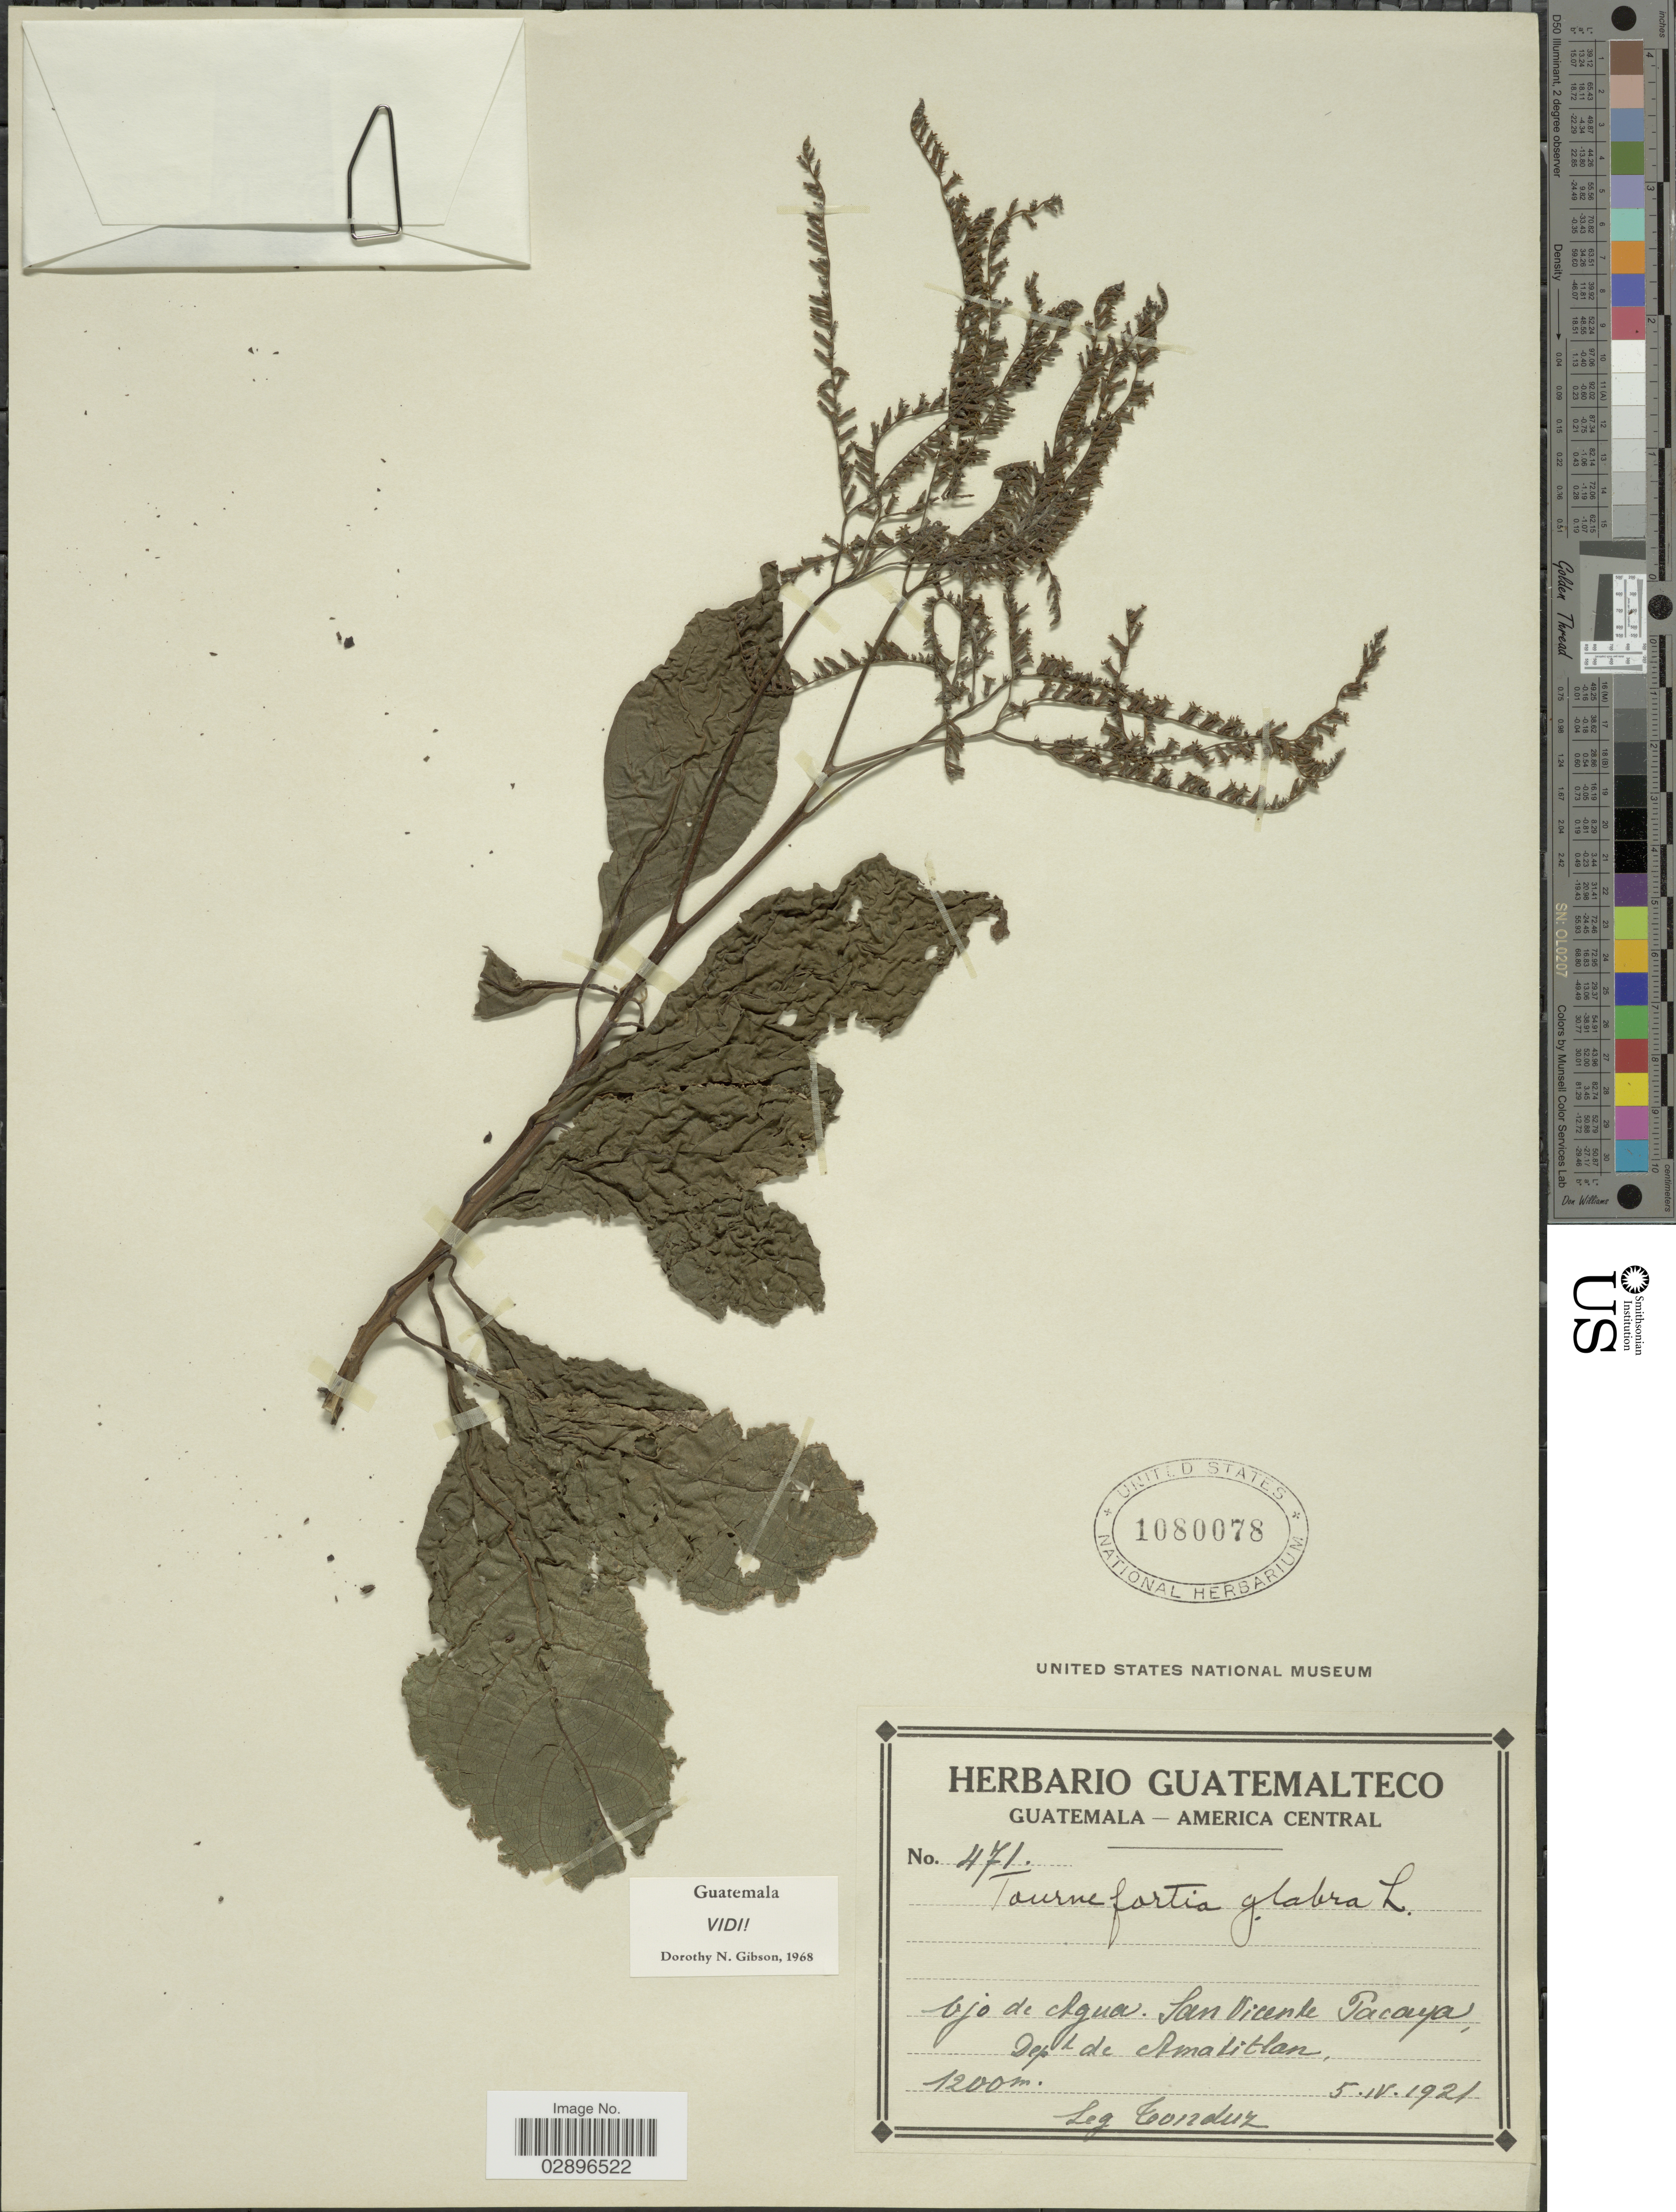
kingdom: Plantae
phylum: Tracheophyta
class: Magnoliopsida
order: Boraginales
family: Heliotropiaceae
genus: Tournefortia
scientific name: Tournefortia glabra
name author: L.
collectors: Tonduz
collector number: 471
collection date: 1921-04-05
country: Guatemala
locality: Ojo de Agua: San Vicente Pacaya, Dept. de Amatitlan.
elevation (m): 1200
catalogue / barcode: US 1080078